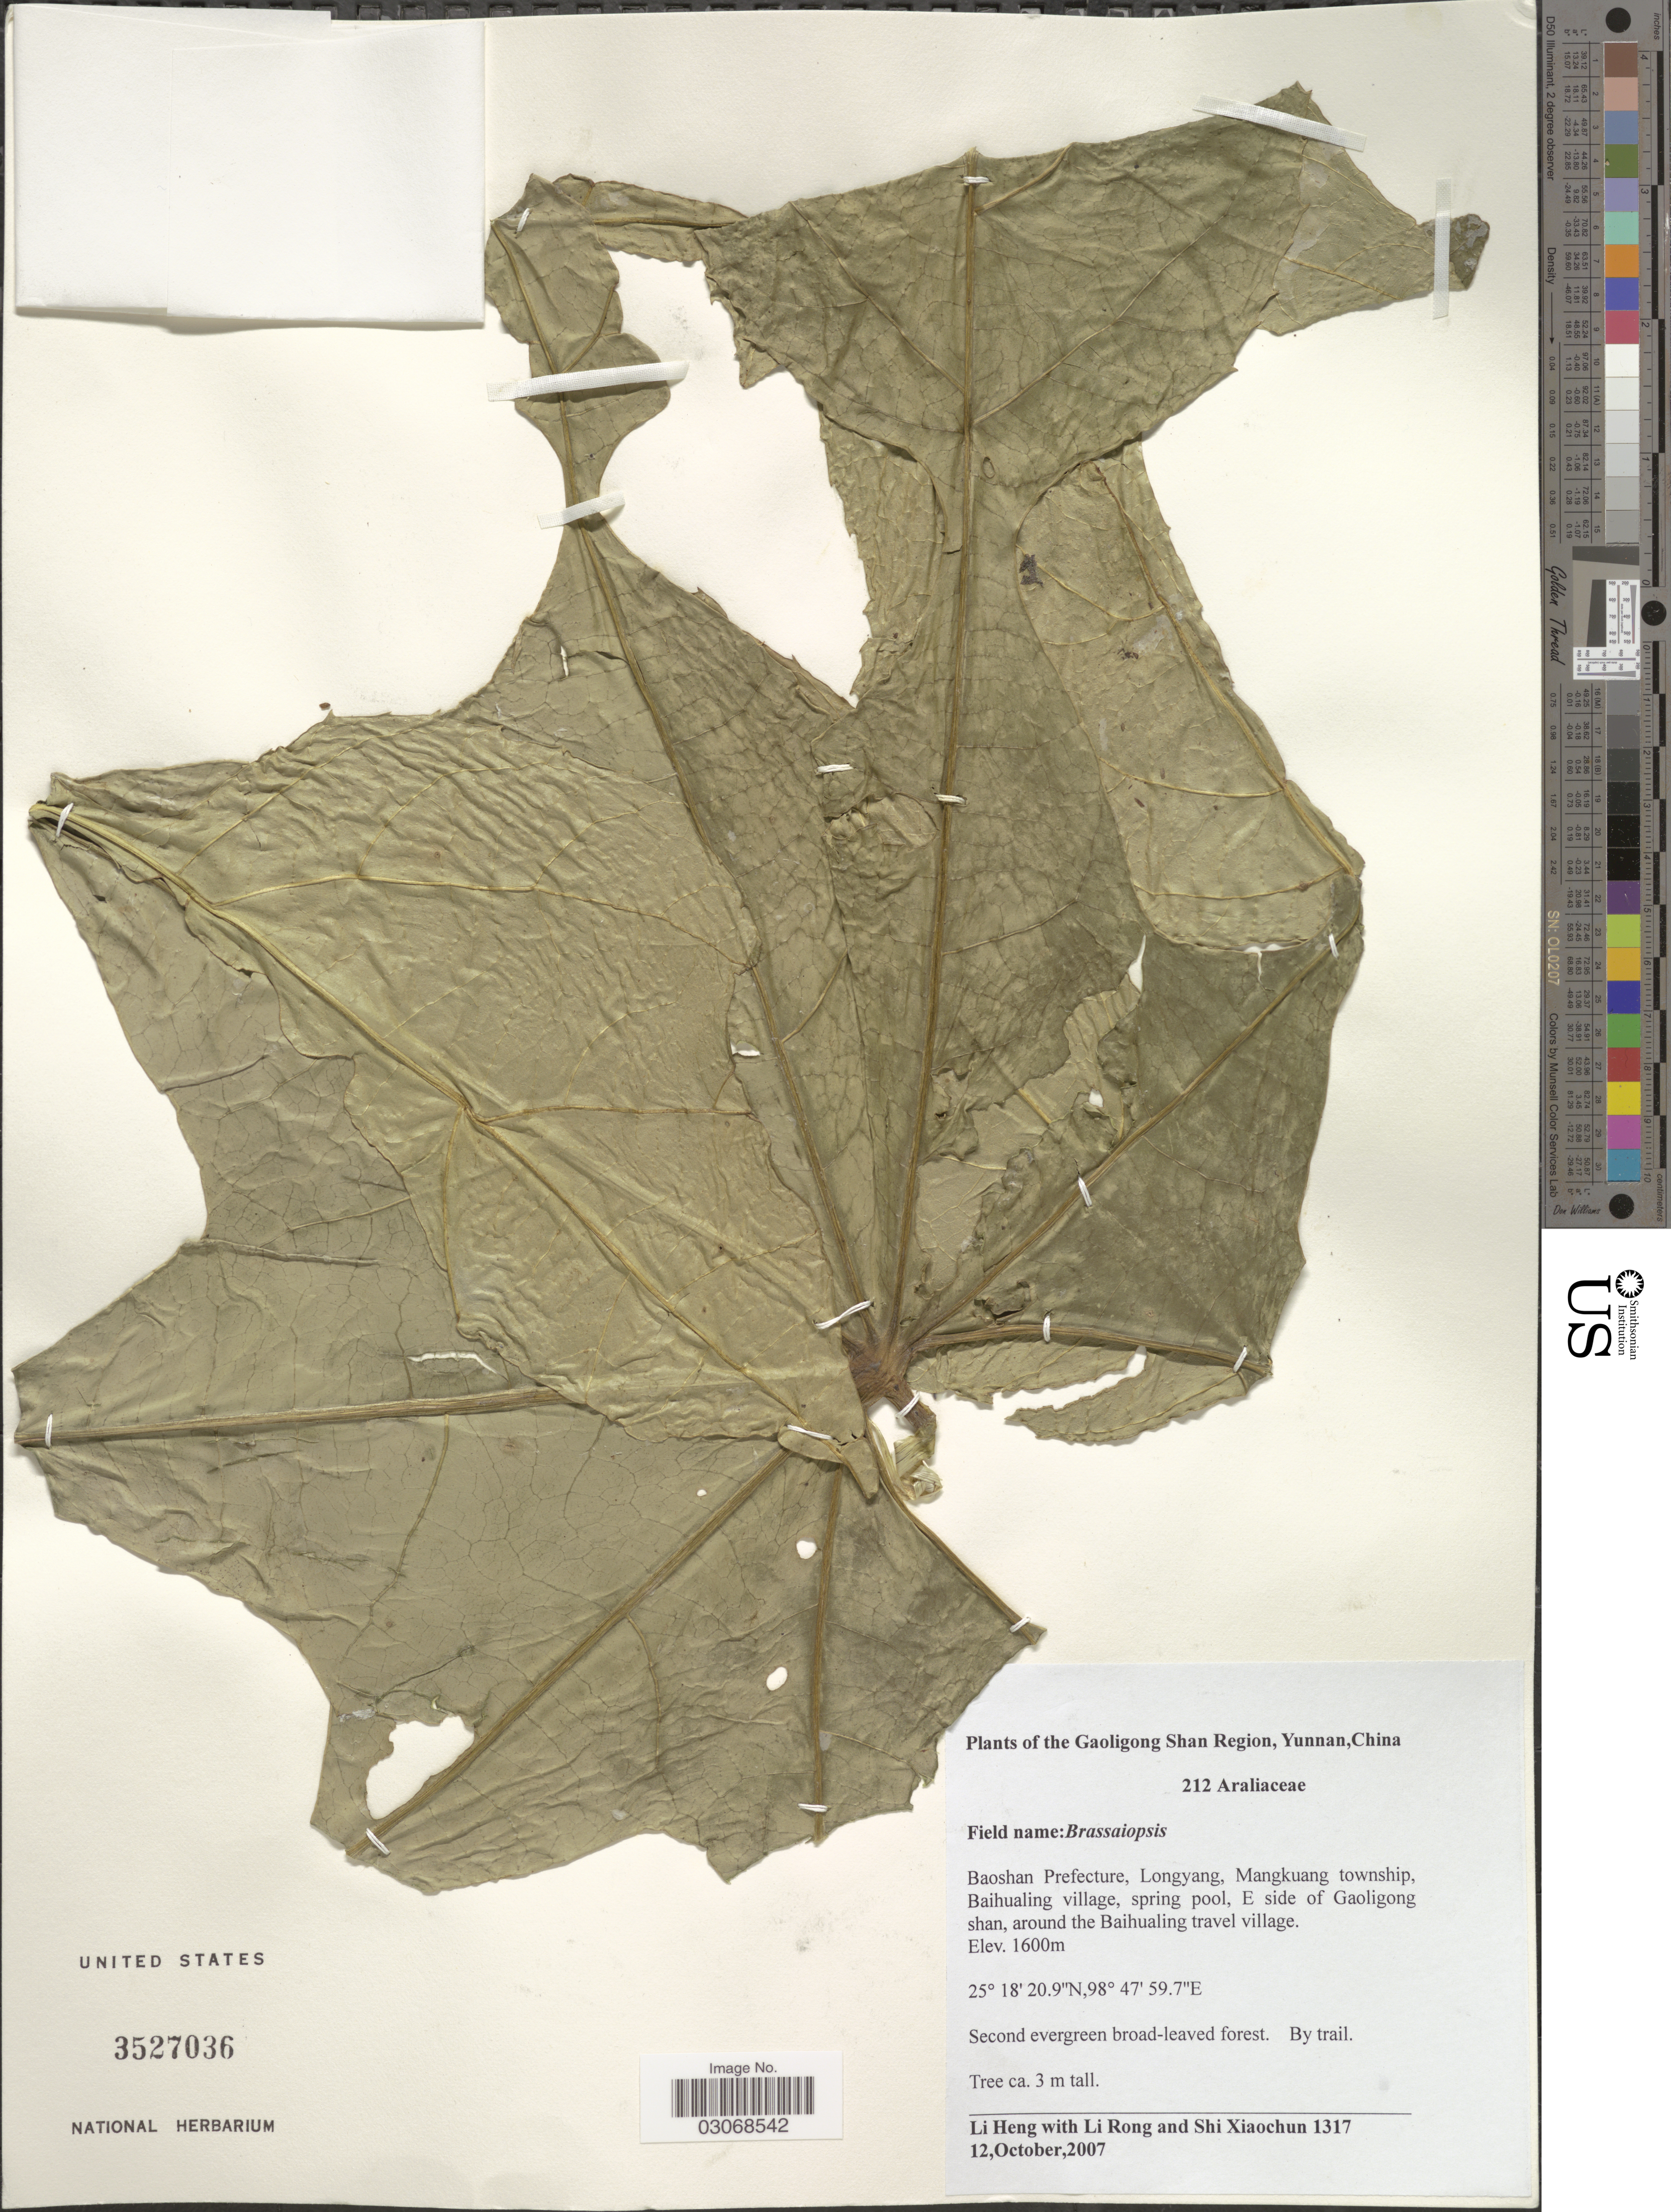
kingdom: Plantae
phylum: Tracheophyta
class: Magnoliopsida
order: Apiales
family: Araliaceae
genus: Brassaiopsis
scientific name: Brassaiopsis sp.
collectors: L. Heng, R. Li & X. C. Shi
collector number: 1317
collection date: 2007-10-12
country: China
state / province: Yunnan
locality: The Gaoligong Shan Region, Baoshan Prefecture, Longyang, Mangkuang township, Baihualing village, spring pool, E side of Gaoligong shan, around the Baihualing travel village.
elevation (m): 1600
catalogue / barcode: US 3527036